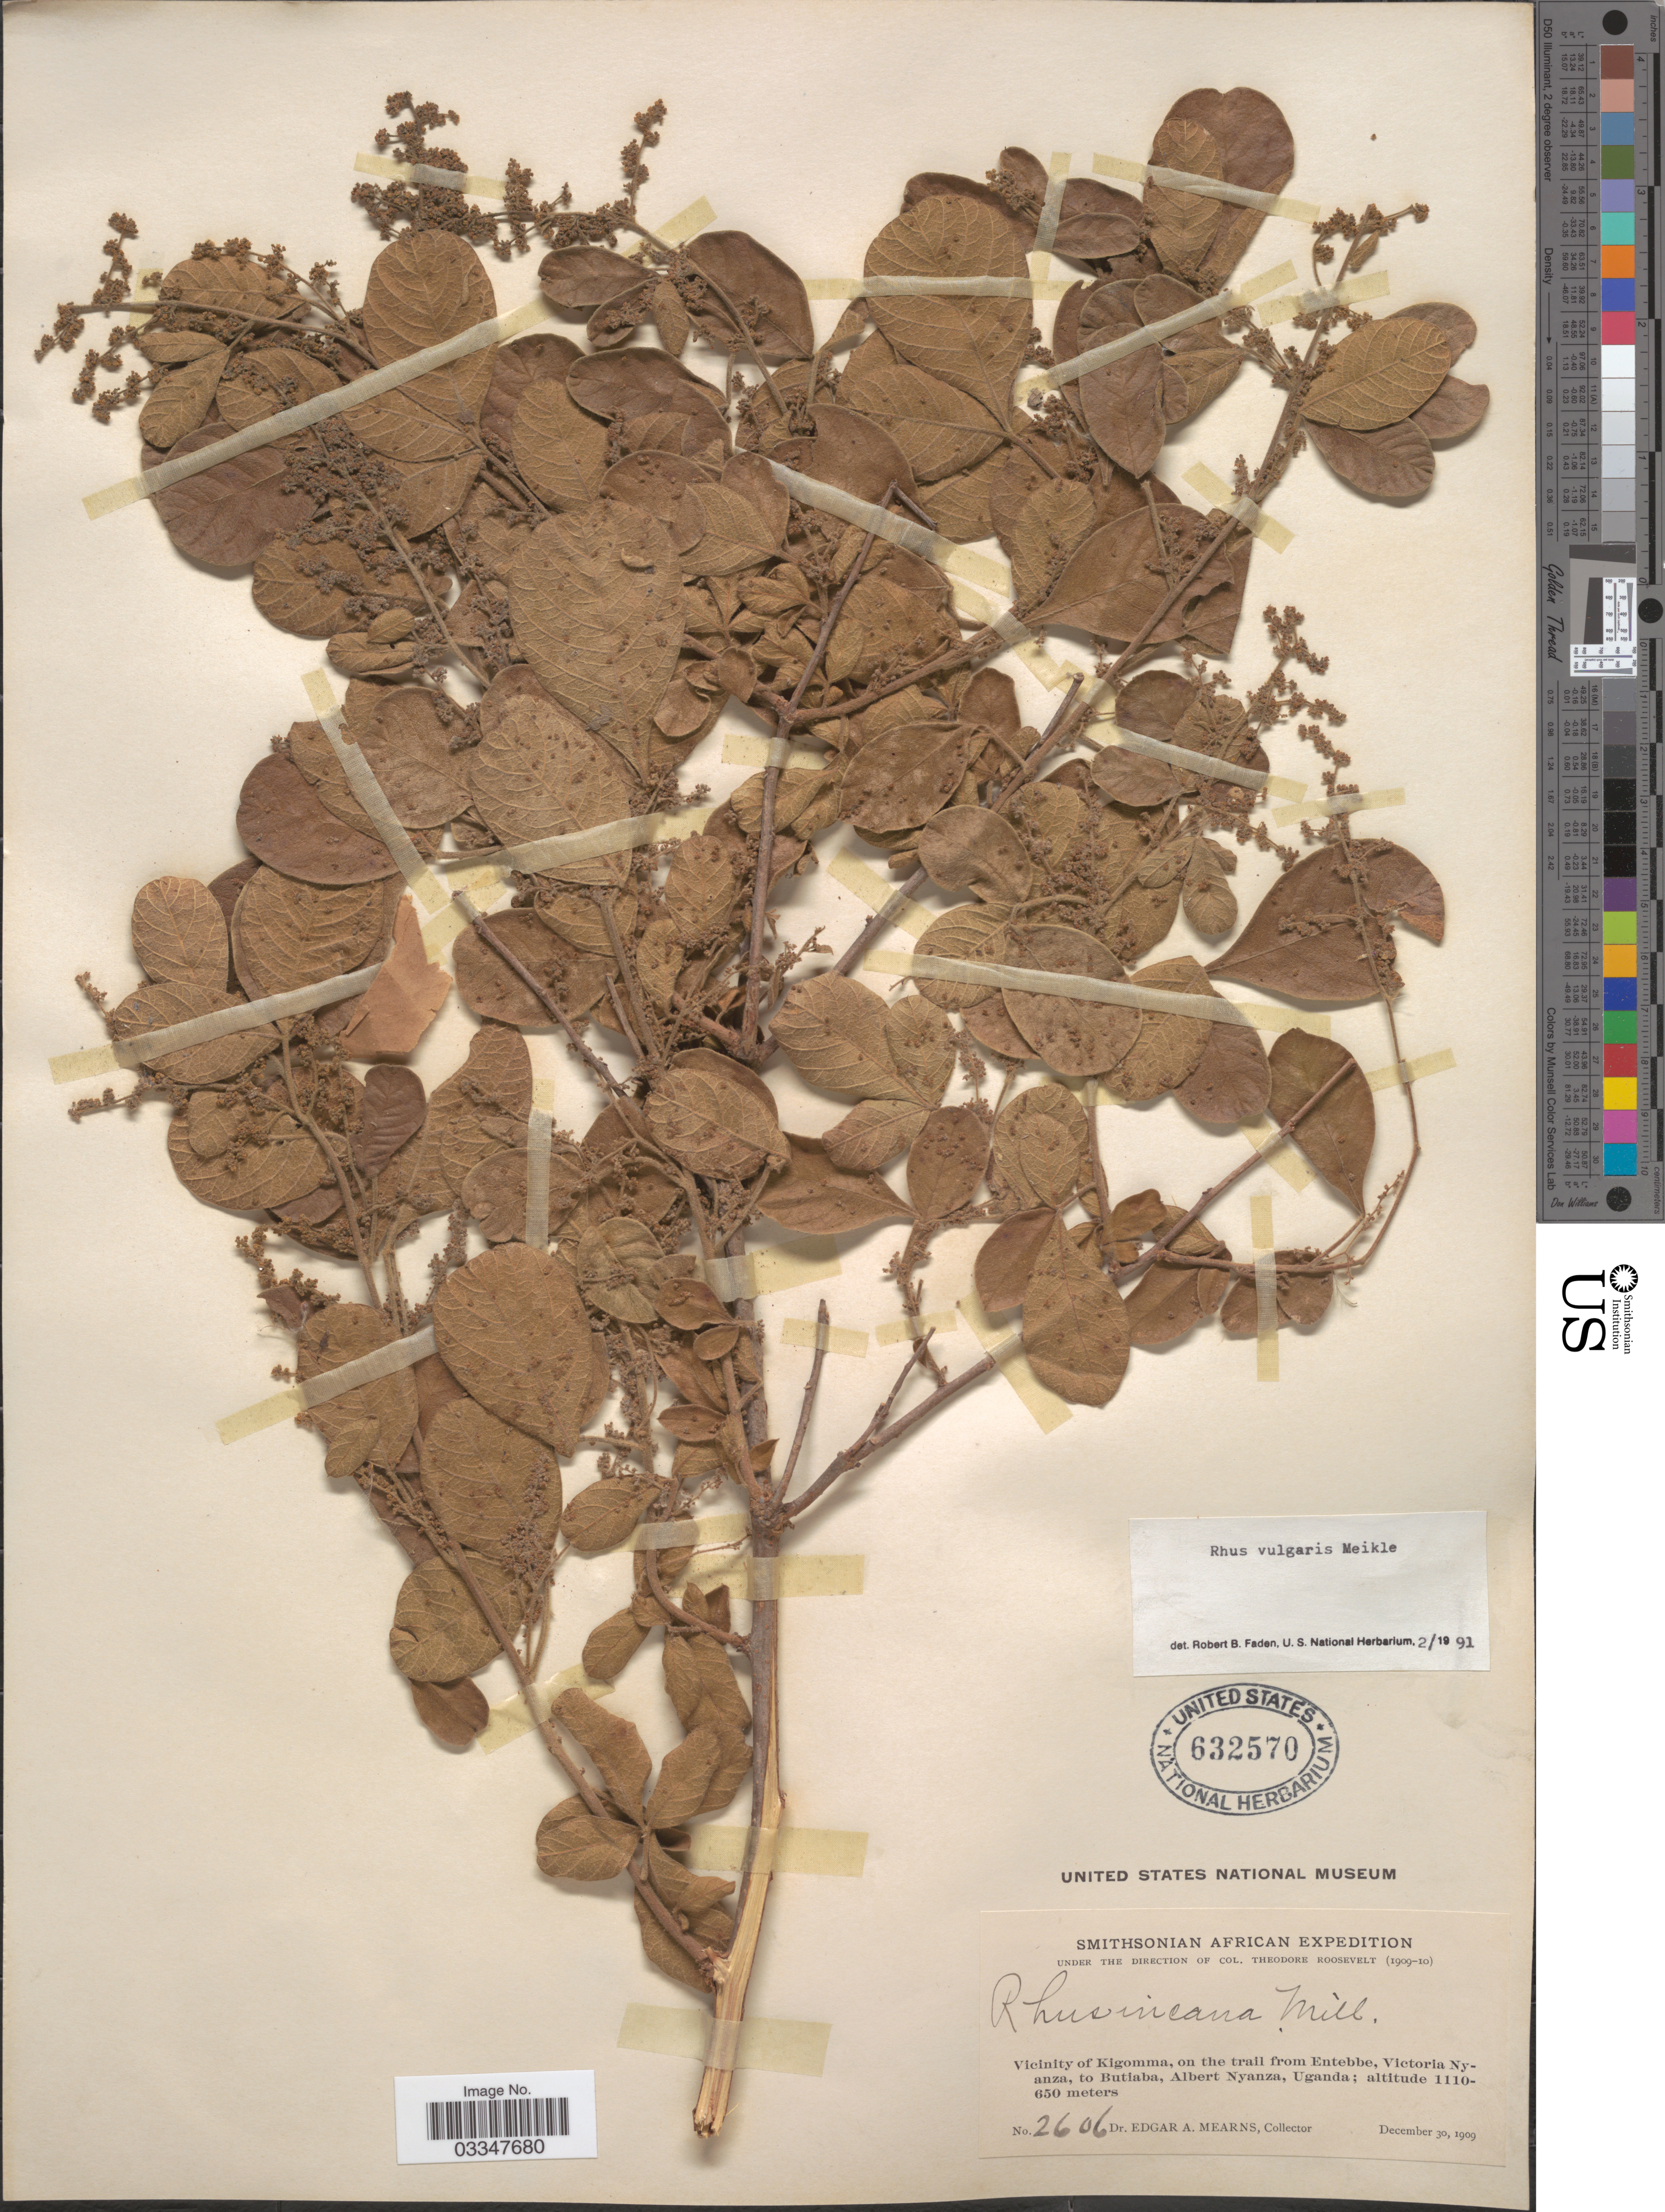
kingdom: Plantae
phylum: Tracheophyta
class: Magnoliopsida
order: Sapindales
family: Anacardiaceae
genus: Rhus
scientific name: Rhus vulgaris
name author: Meikle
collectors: E. A. Mearns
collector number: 2606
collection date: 1909-12-30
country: Uganda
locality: Vicinity of Kigomma, on the trail from Entebbe, Victoria Nyanza, to Butiaba, Albert Nyanza.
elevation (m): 650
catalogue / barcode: US 632570